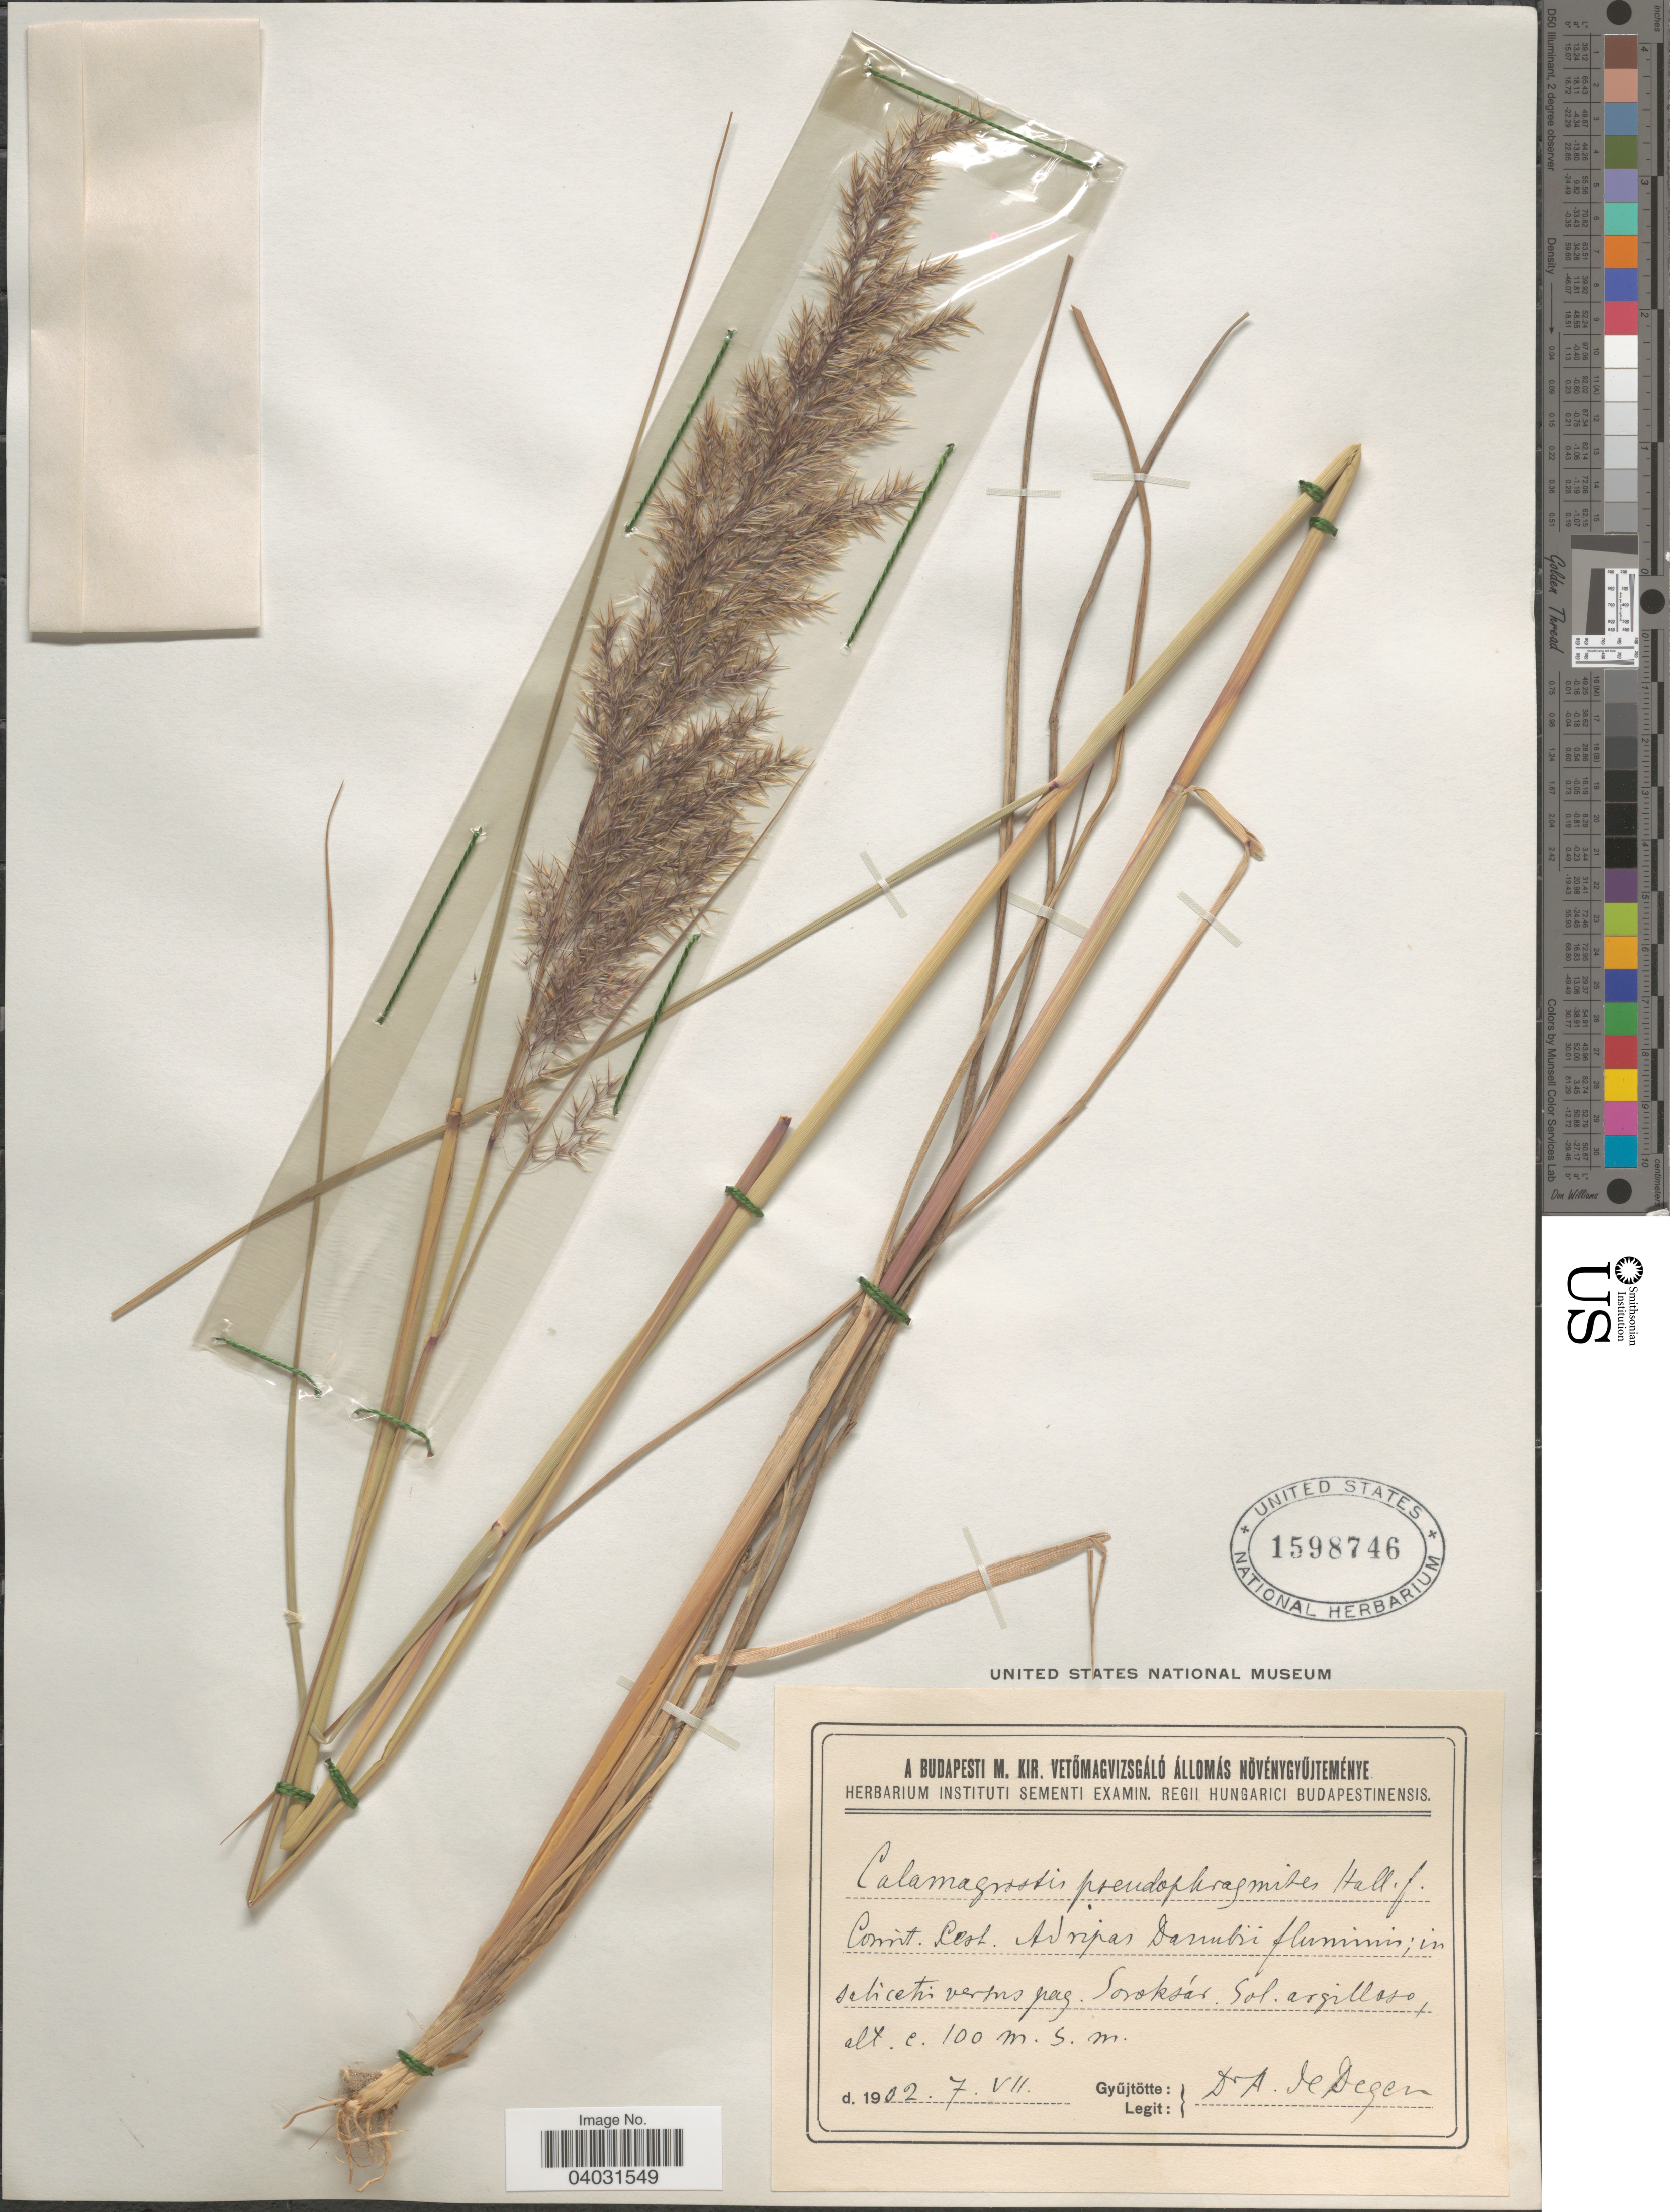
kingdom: Plantae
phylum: Tracheophyta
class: Liliopsida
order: Poales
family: Poaceae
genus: Calamagrostis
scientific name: Calamagrostis pseudophragmites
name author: (Haller f.) Koeler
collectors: A. Degen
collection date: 1902-07-07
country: Hungary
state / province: Pest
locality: Comit. Pest. Ad ripas Danubii fluminis; in salicetis versus pag. Soroksár.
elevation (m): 100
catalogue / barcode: US 1598746